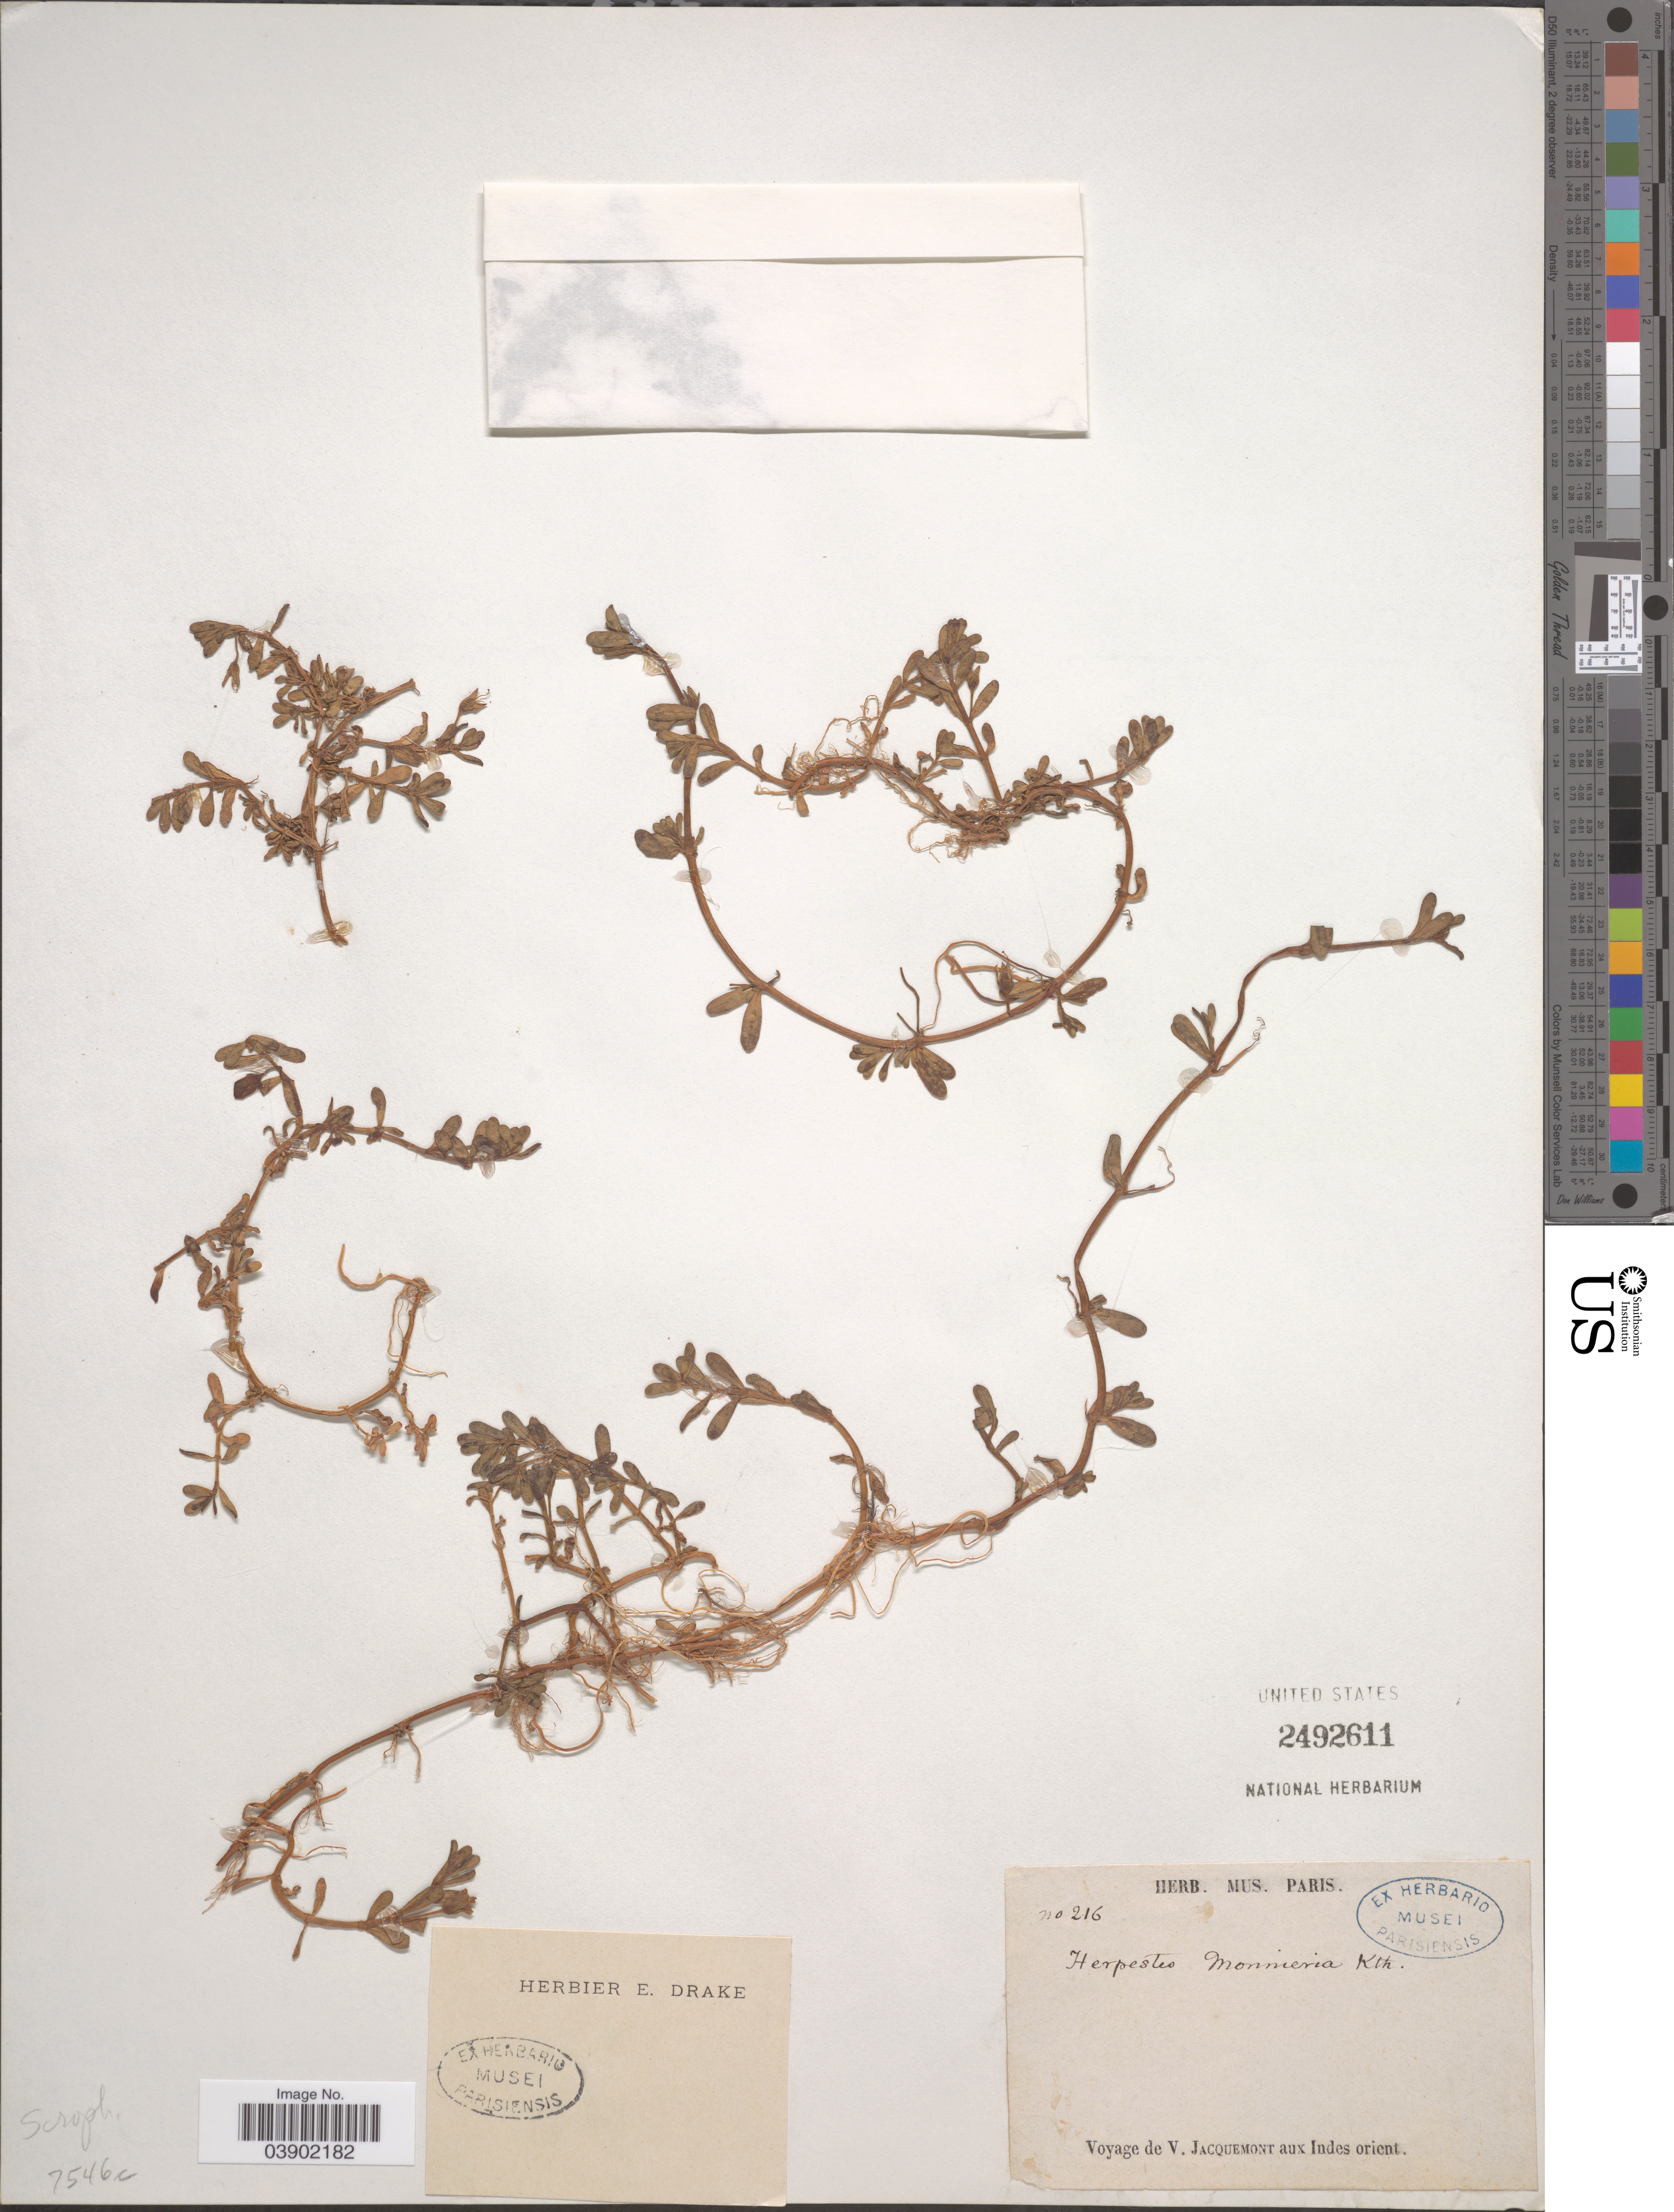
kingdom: Plantae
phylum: Tracheophyta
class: Magnoliopsida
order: Lamiales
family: Plantaginaceae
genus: Bacopa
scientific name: Bacopa monnieri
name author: (L.) Wettst.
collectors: V. Jacquemont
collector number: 216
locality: Indes orient.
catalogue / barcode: US 2492611